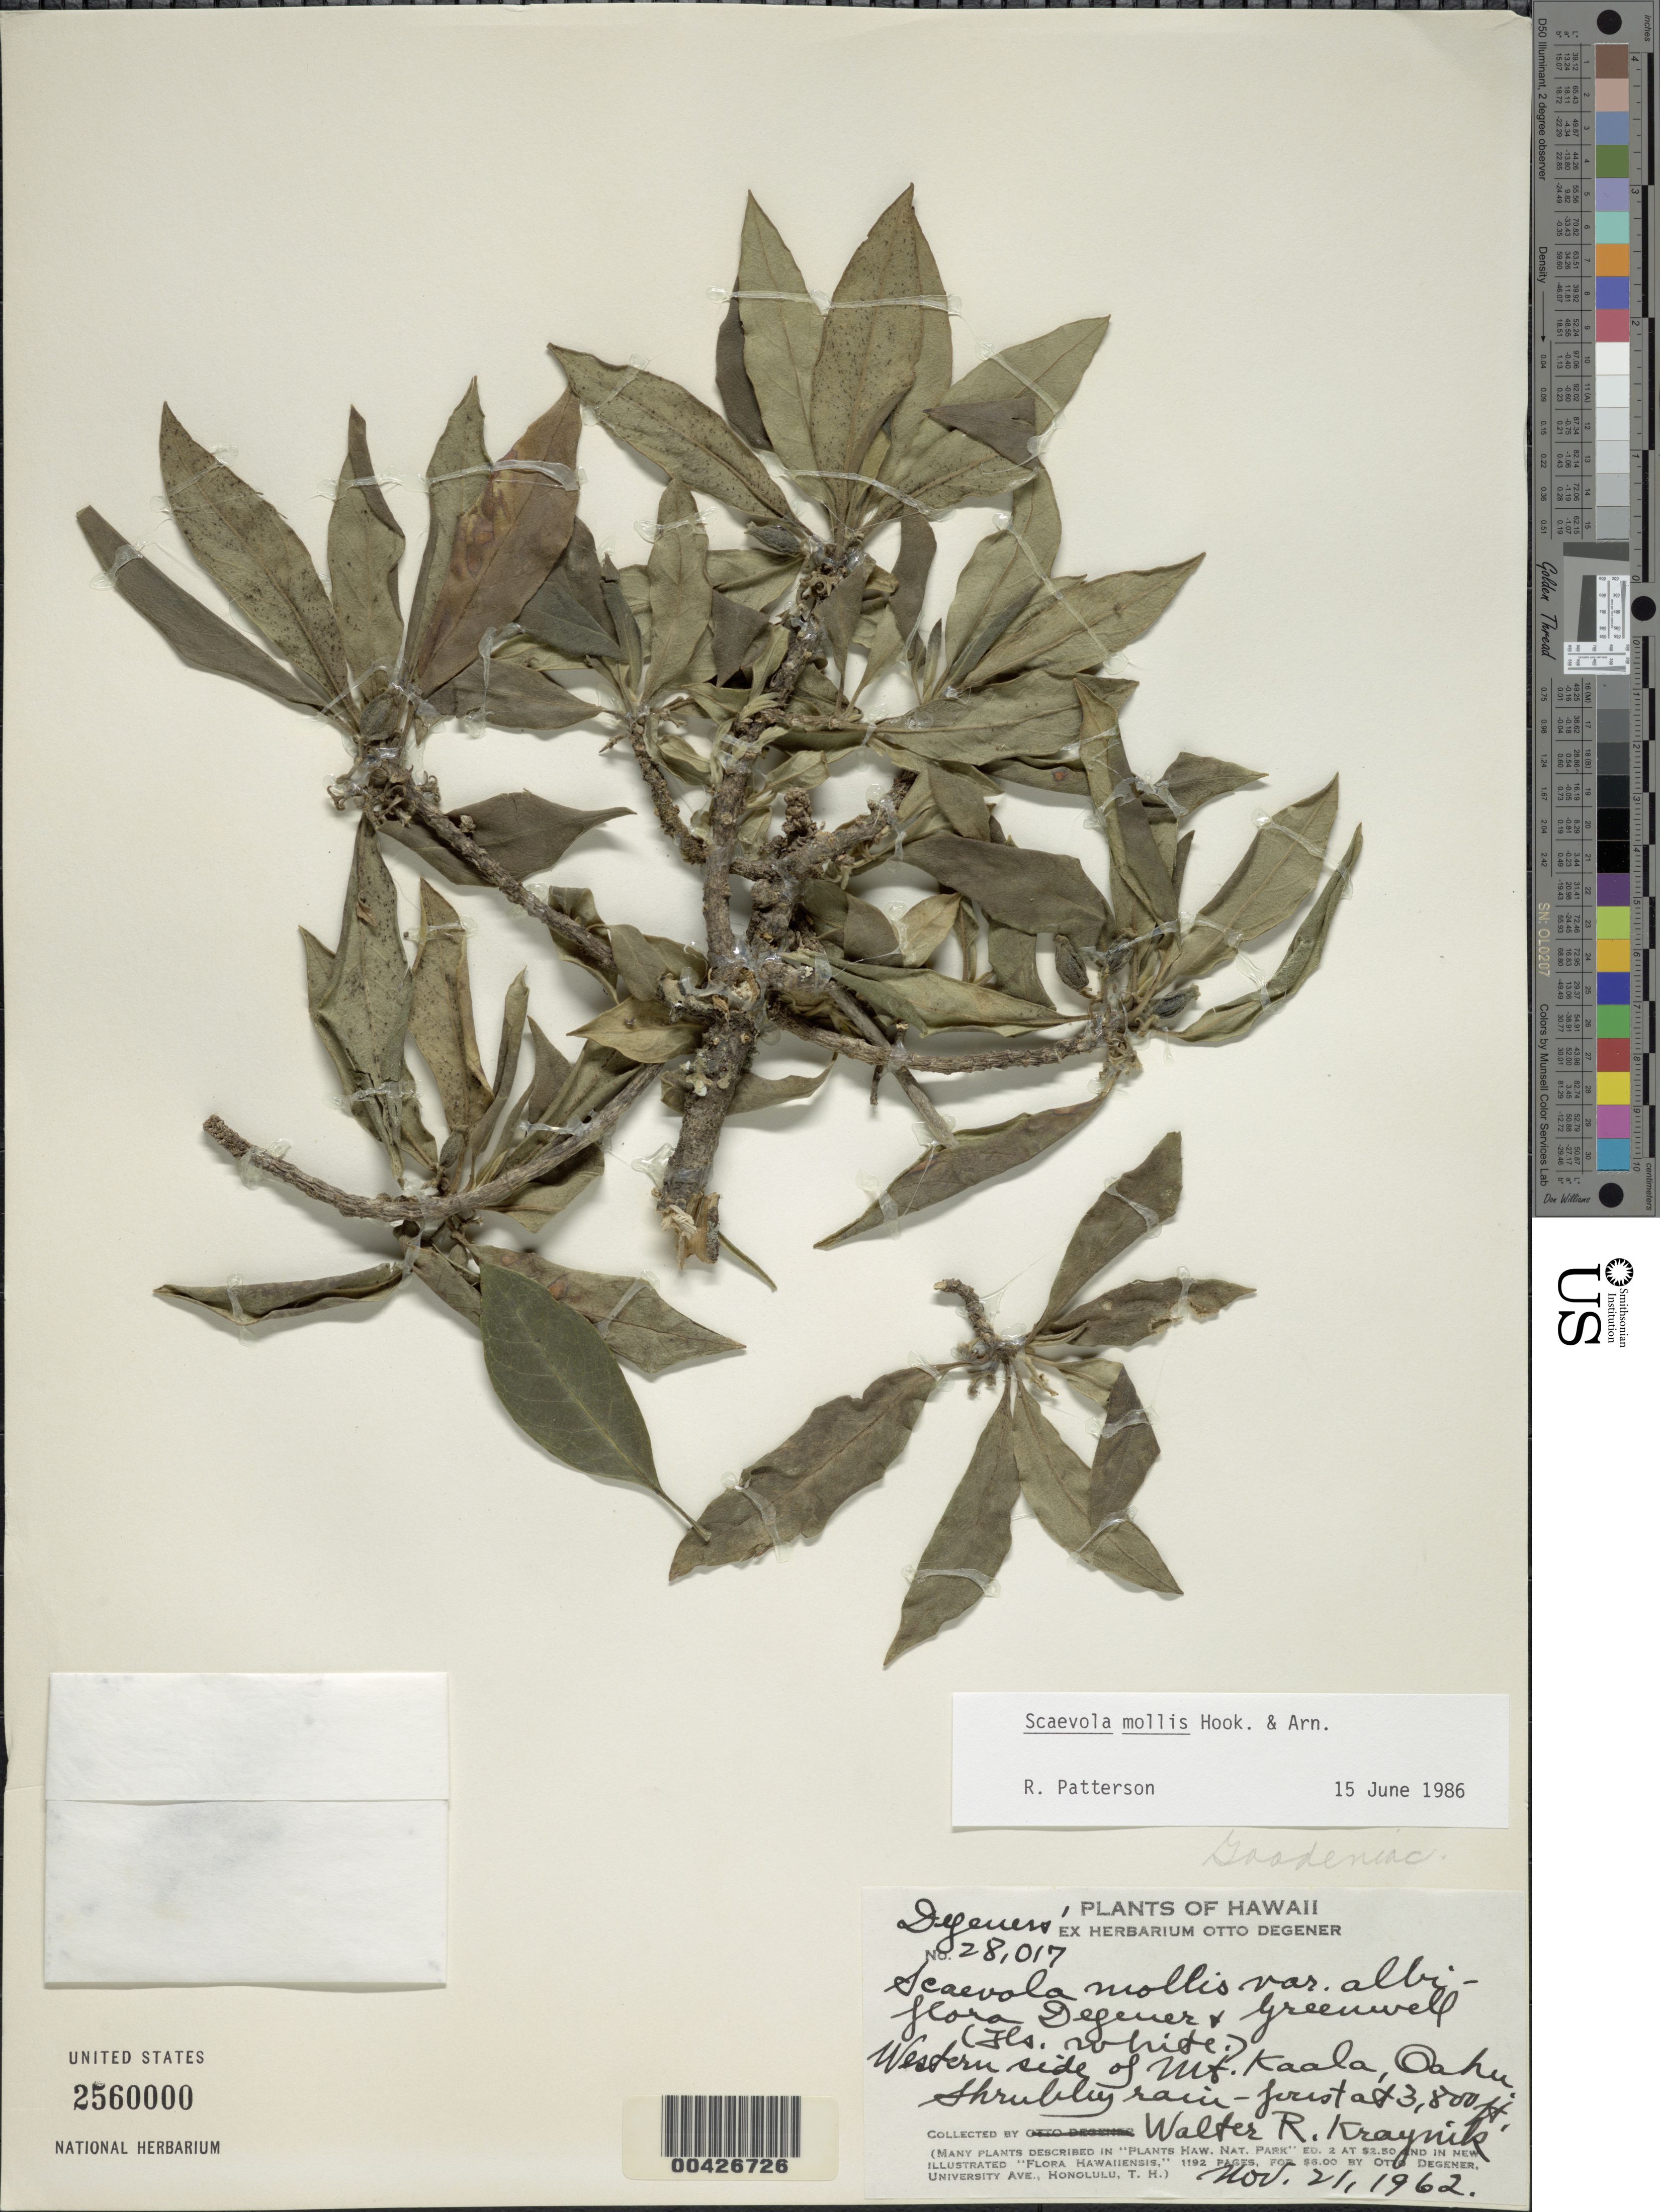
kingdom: Plantae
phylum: Tracheophyta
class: Magnoliopsida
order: Asterales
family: Goodeniaceae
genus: Scaevola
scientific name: Scaevola mollis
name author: Hook. & Arn.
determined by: Patterson, R.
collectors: W. Kraynik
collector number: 28017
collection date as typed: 21 Nov 1962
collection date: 1962-11-21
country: United States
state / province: Hawaii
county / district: Honolulu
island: Oahu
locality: W side of Mt. Kaala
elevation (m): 1158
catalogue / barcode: US 2560000